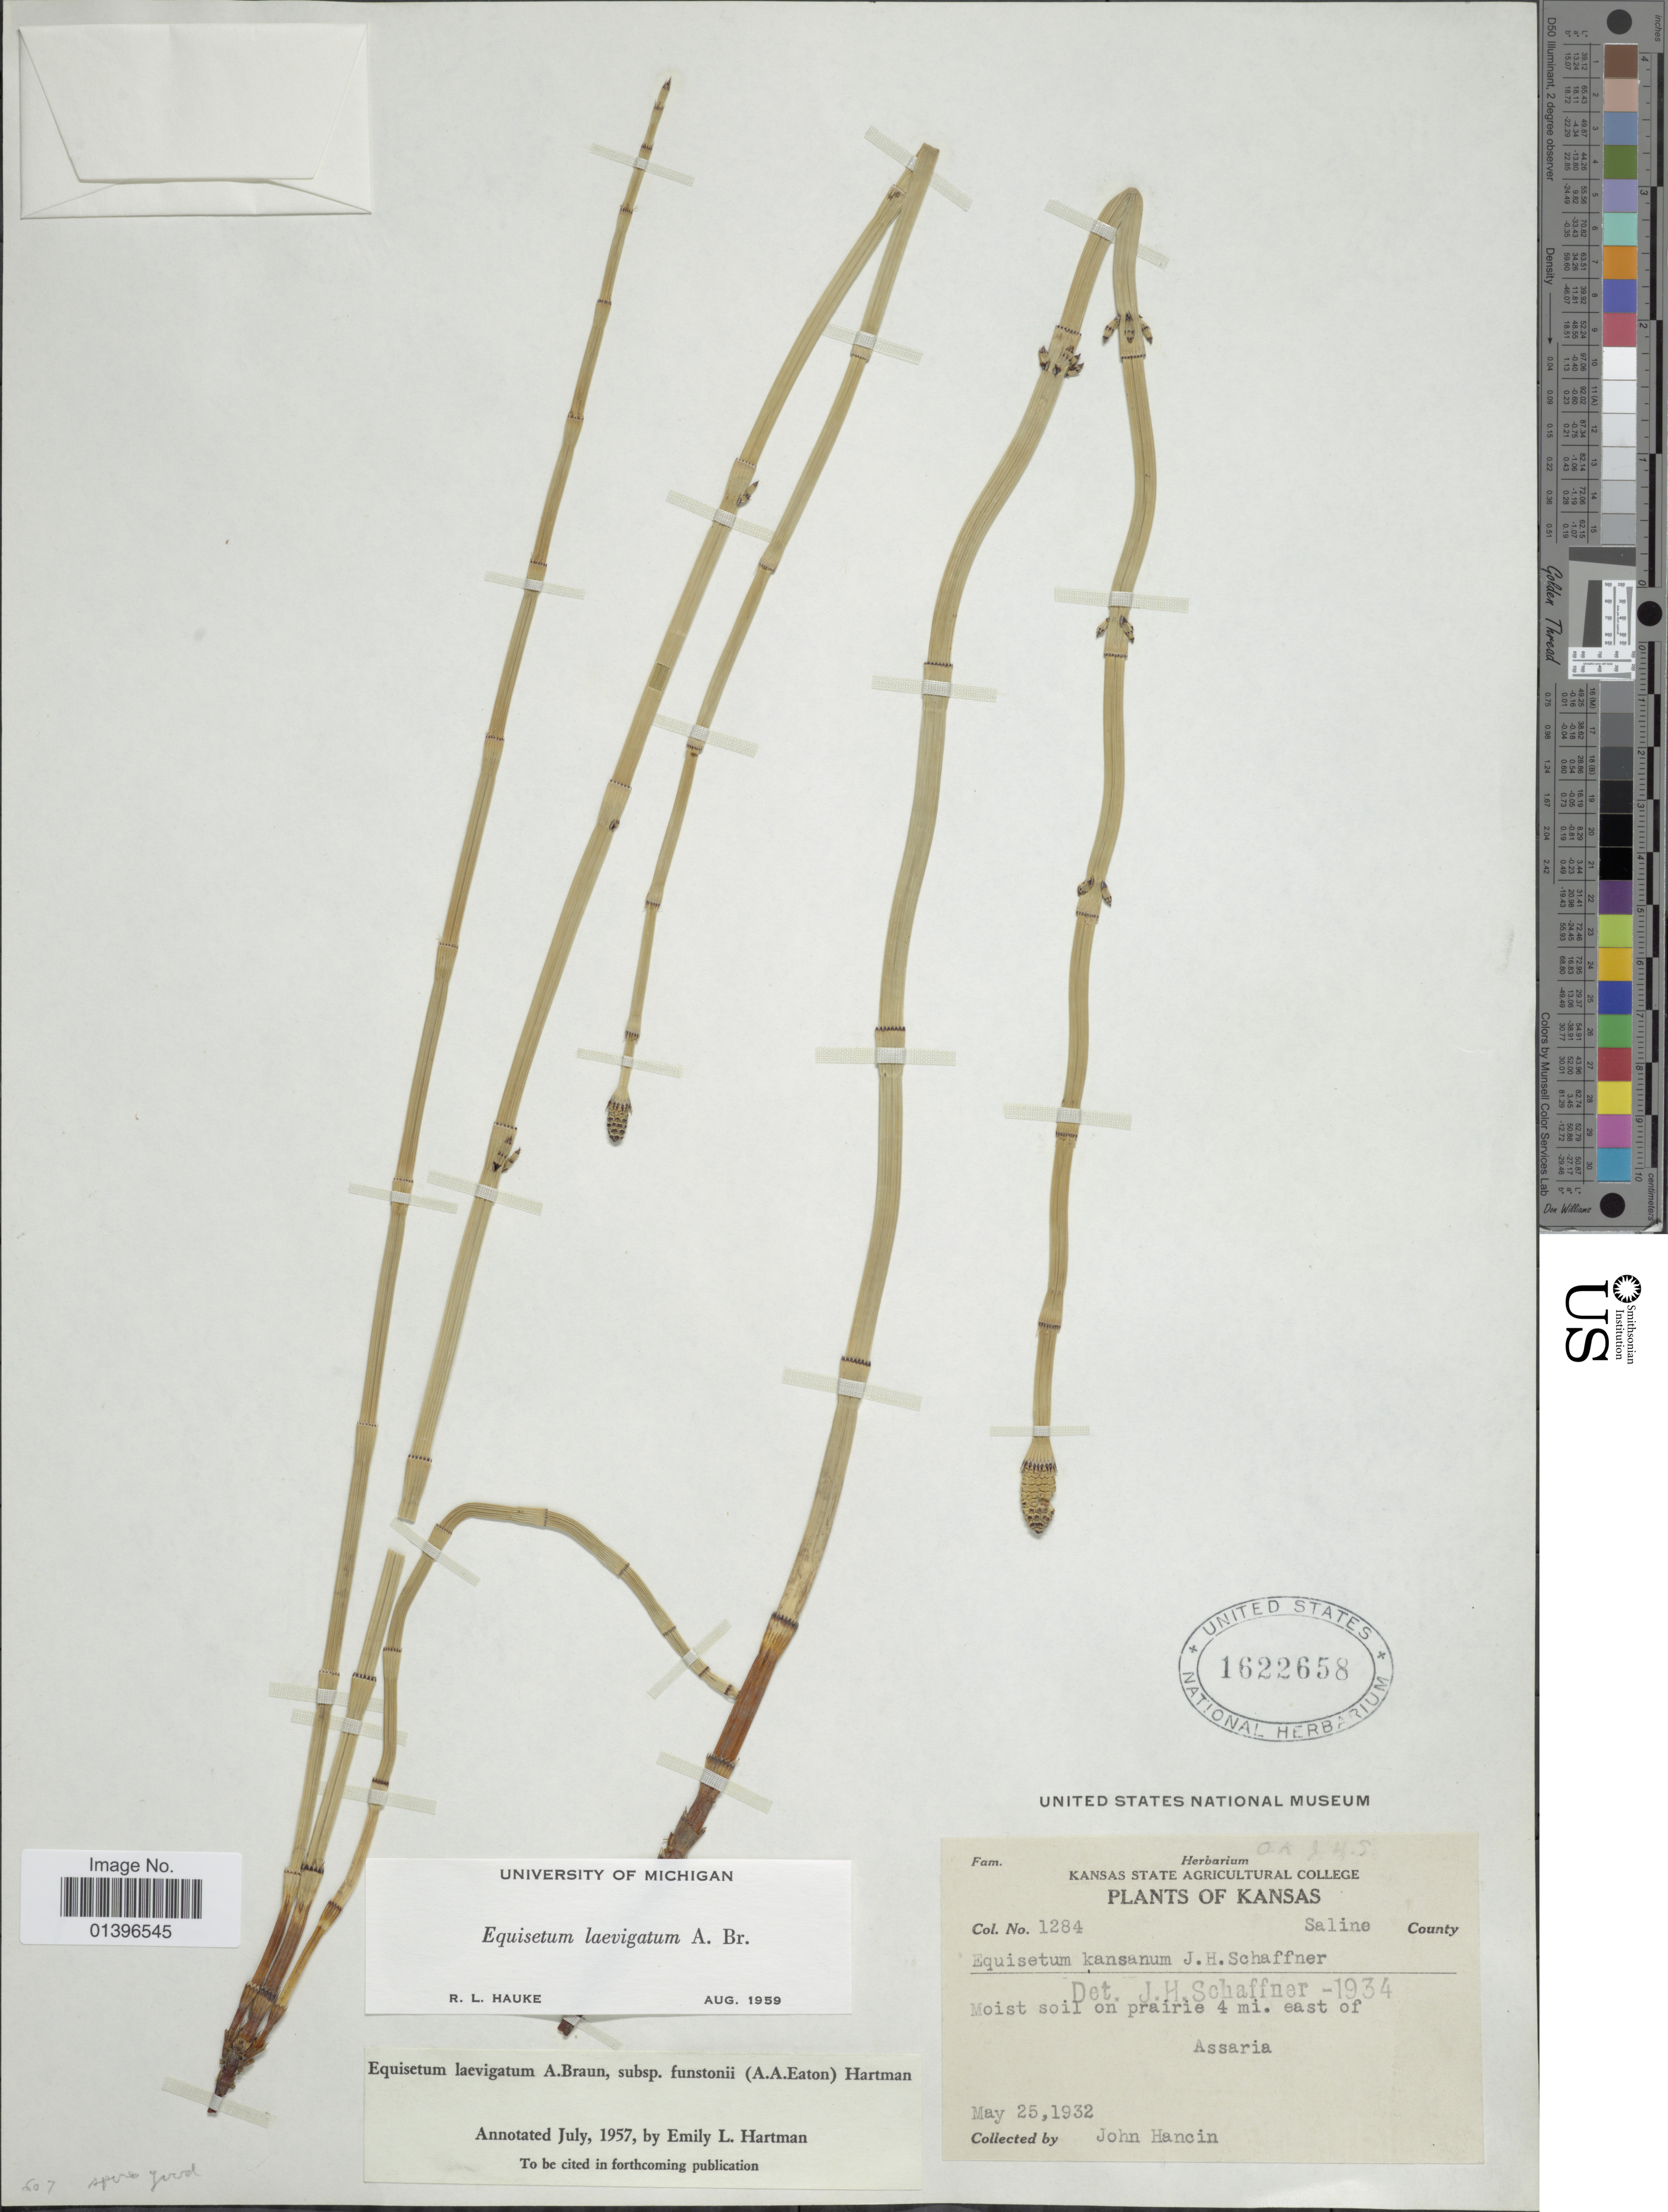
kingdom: Plantae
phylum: Tracheophyta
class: Polypodiopsida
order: Equisetales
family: Equisetaceae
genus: Equisetum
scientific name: Equisetum laevigatum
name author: A. Braun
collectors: J. Hancin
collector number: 1284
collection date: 1932-05-25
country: United States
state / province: Kansas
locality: Saline County. Moist soil on prairie 4 mi. east of Assaria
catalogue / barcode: US 1622658